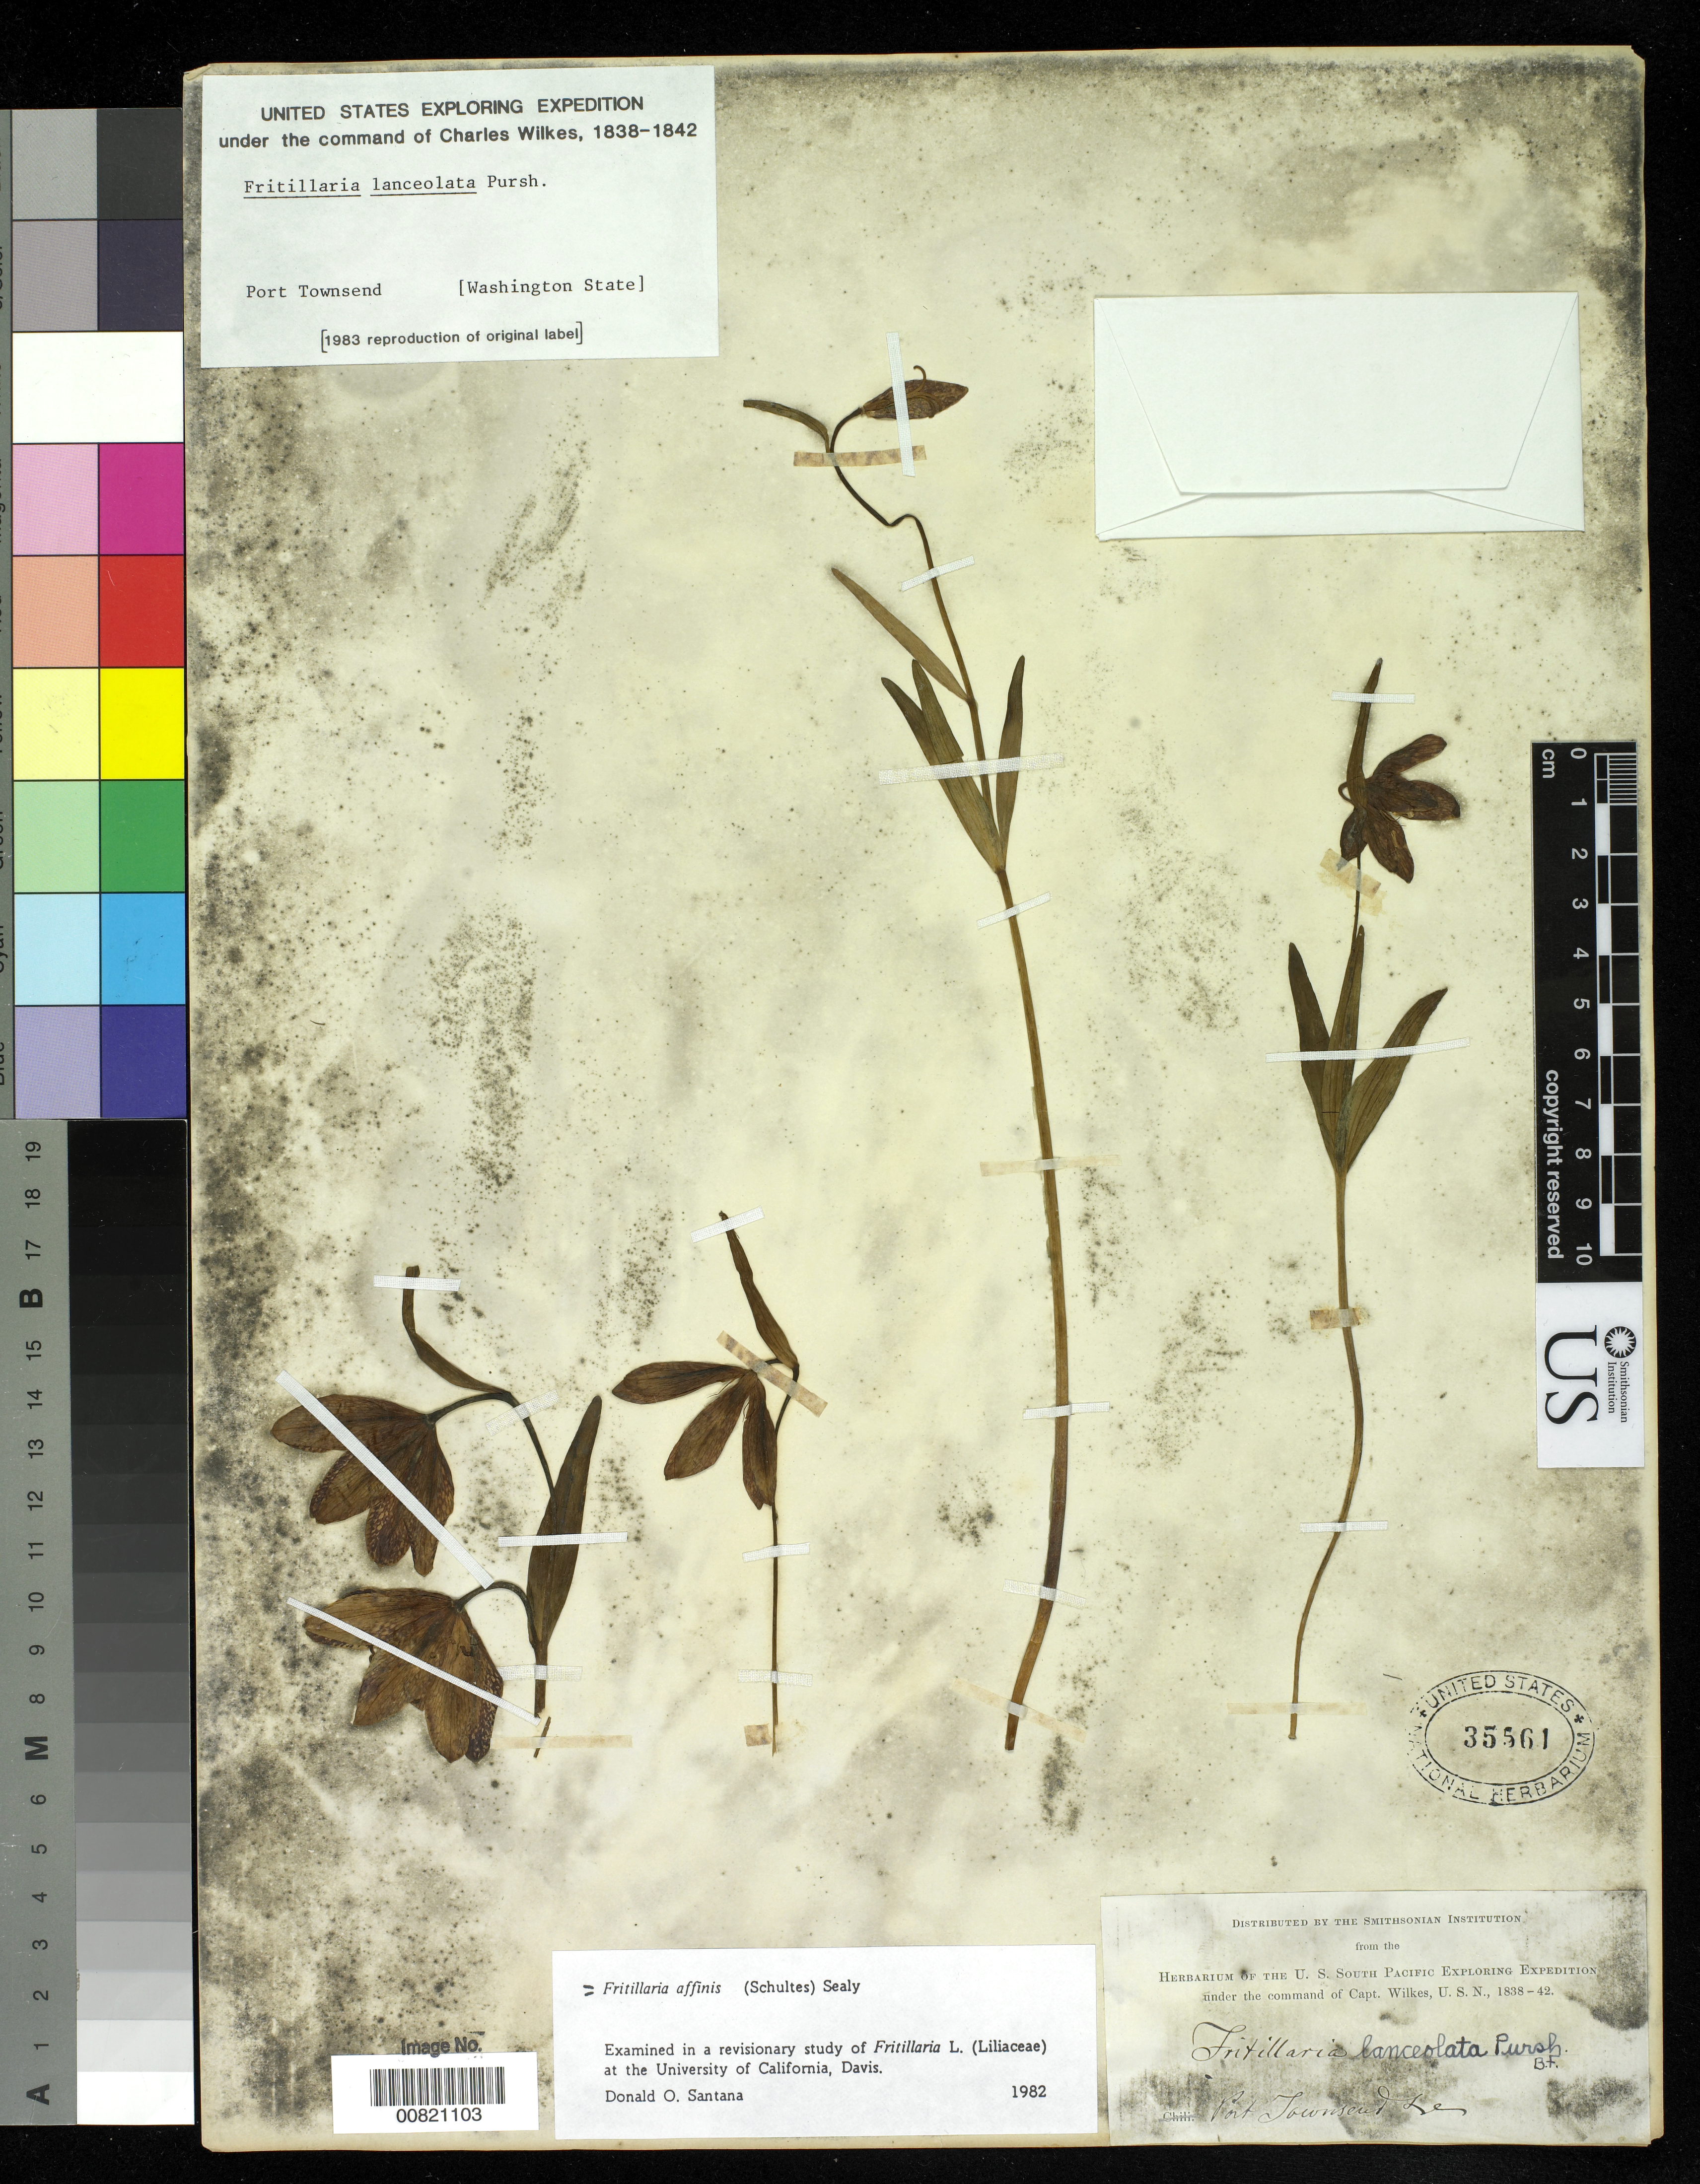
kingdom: Plantae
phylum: Tracheophyta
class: Liliopsida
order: Liliales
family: Liliaceae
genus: Fritillaria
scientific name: Fritillaria affinis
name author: (Schult. & Schult. f.) Sealy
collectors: Wilkes Explor. Exped.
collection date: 1838/1842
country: United States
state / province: Washington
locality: Port Townsend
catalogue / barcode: US 35561